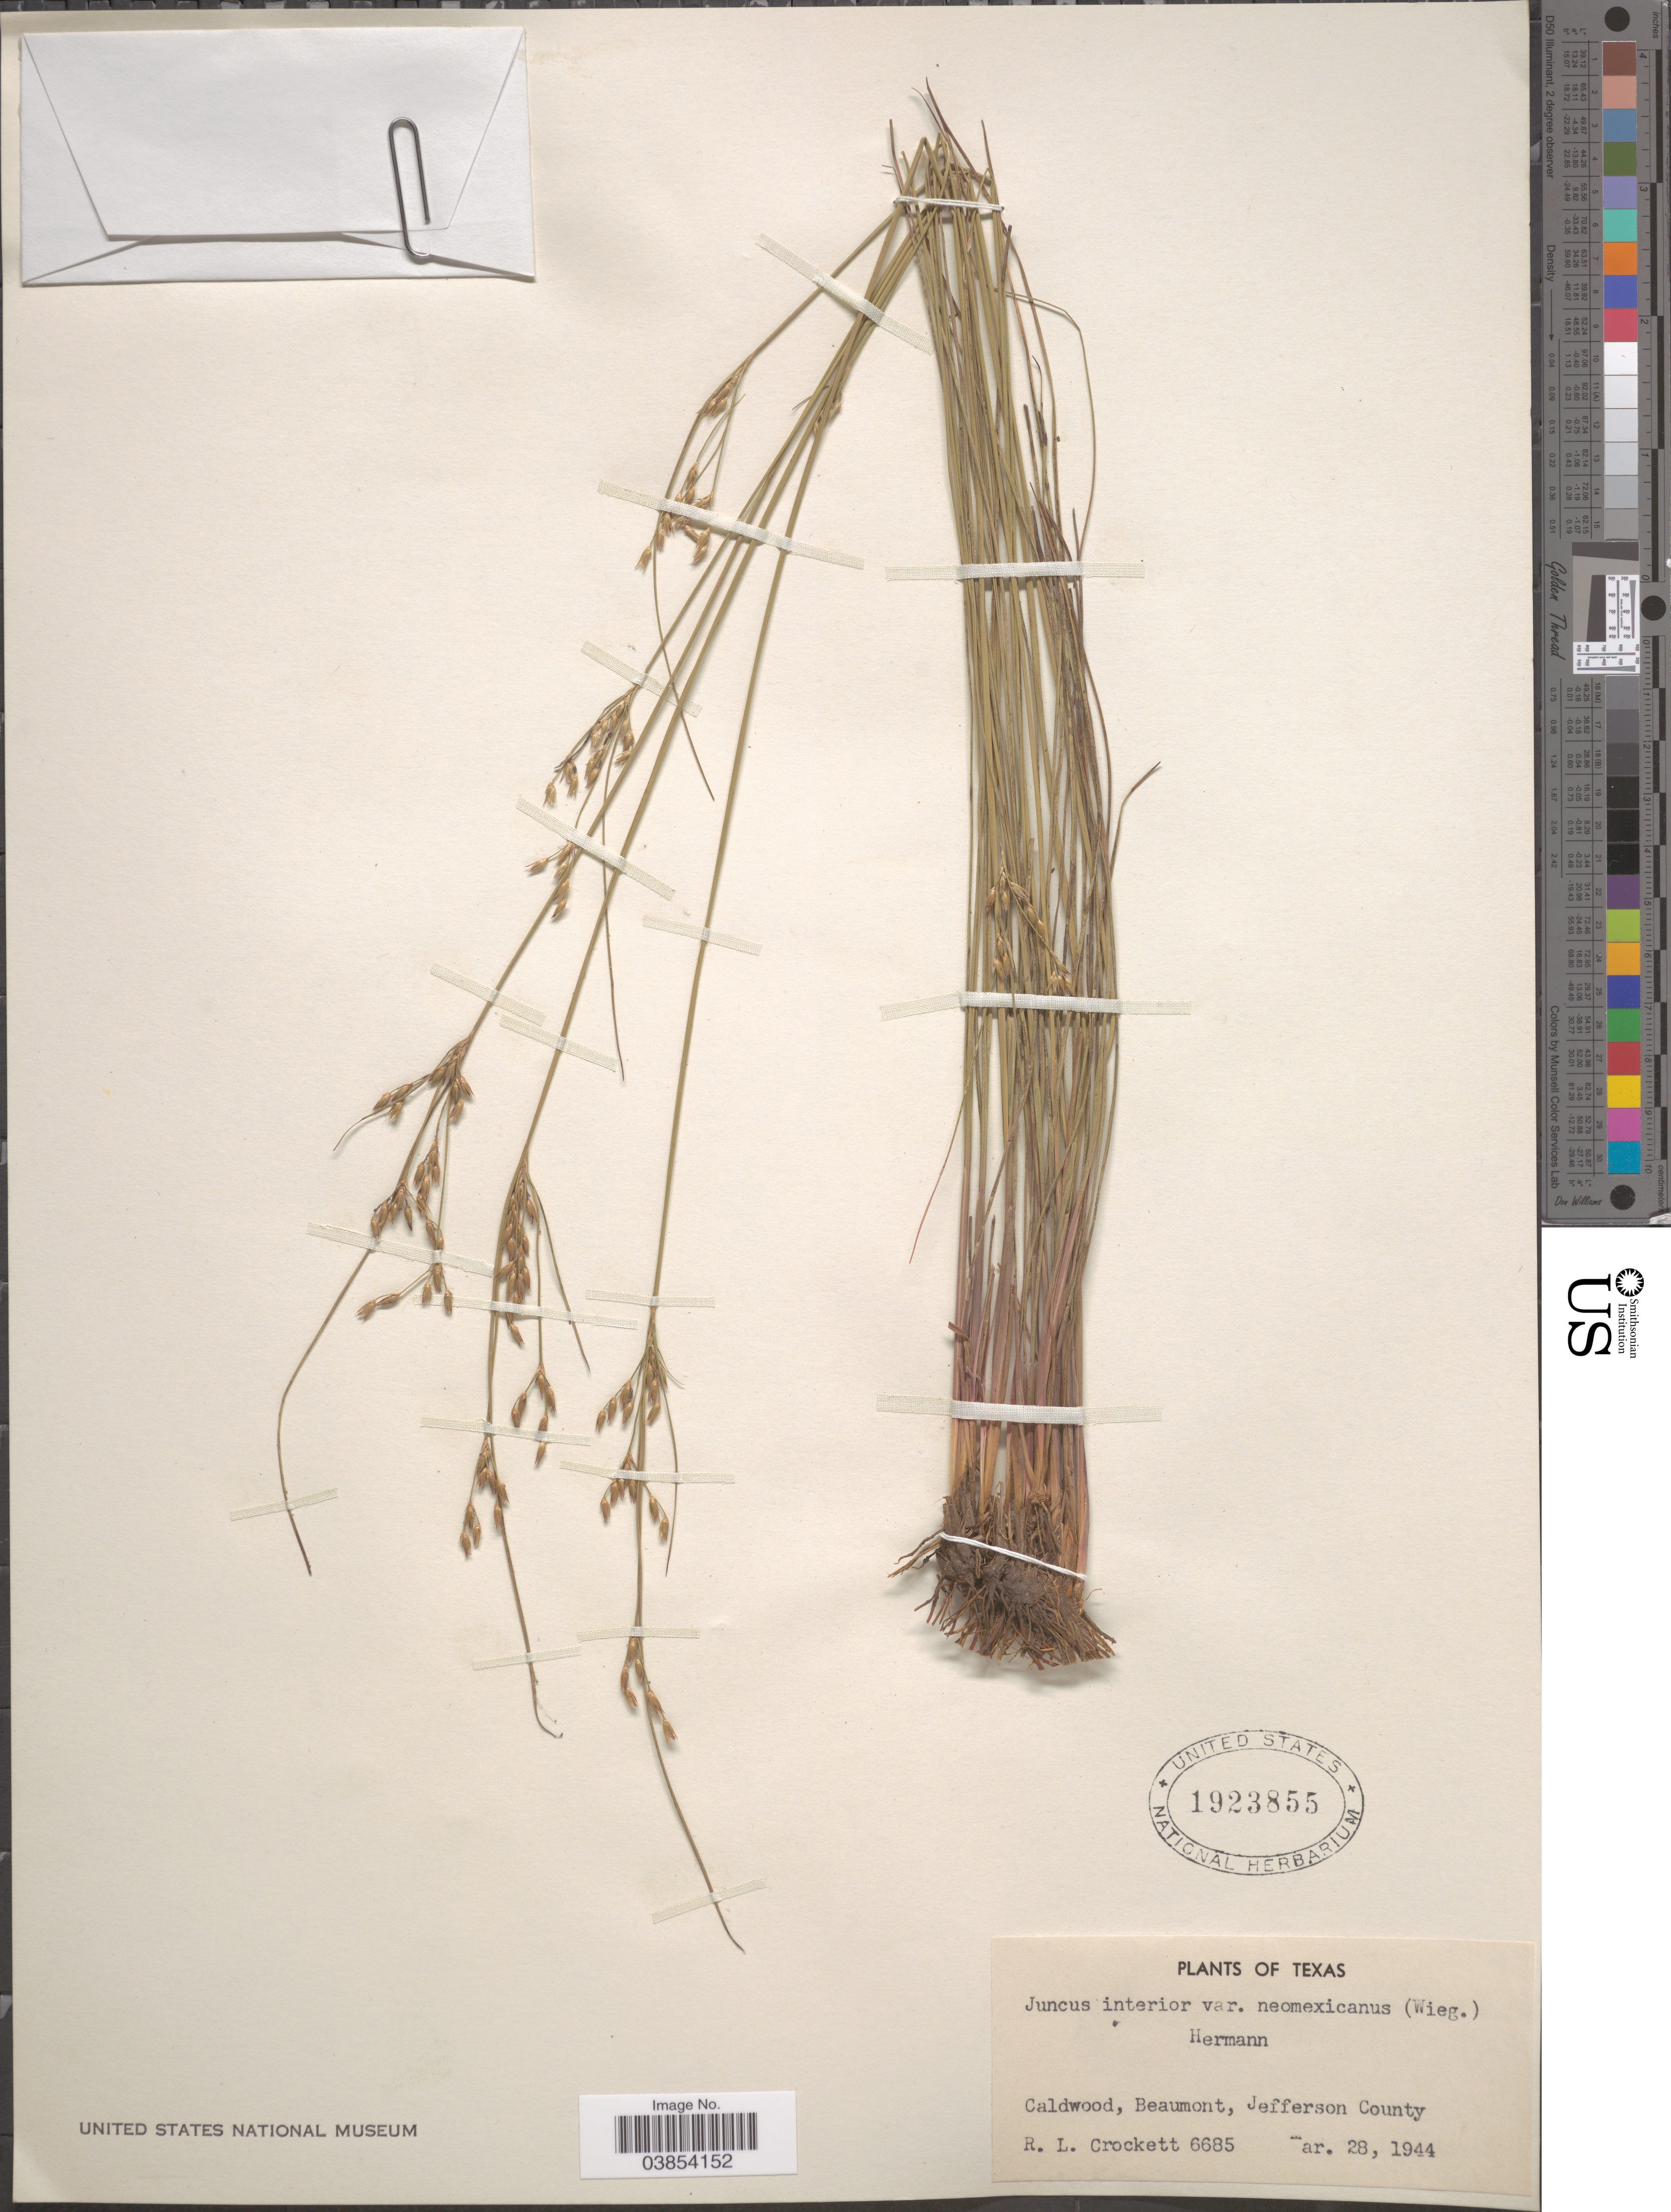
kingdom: Plantae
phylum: Tracheophyta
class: Liliopsida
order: Poales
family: Juncaceae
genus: Juncus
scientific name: Juncus interior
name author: Wiegand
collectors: R. Crockett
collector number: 6685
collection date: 1944-03-28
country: United States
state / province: Texas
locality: Caldwood, Beaumont, Jefferson County.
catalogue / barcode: US 1923855